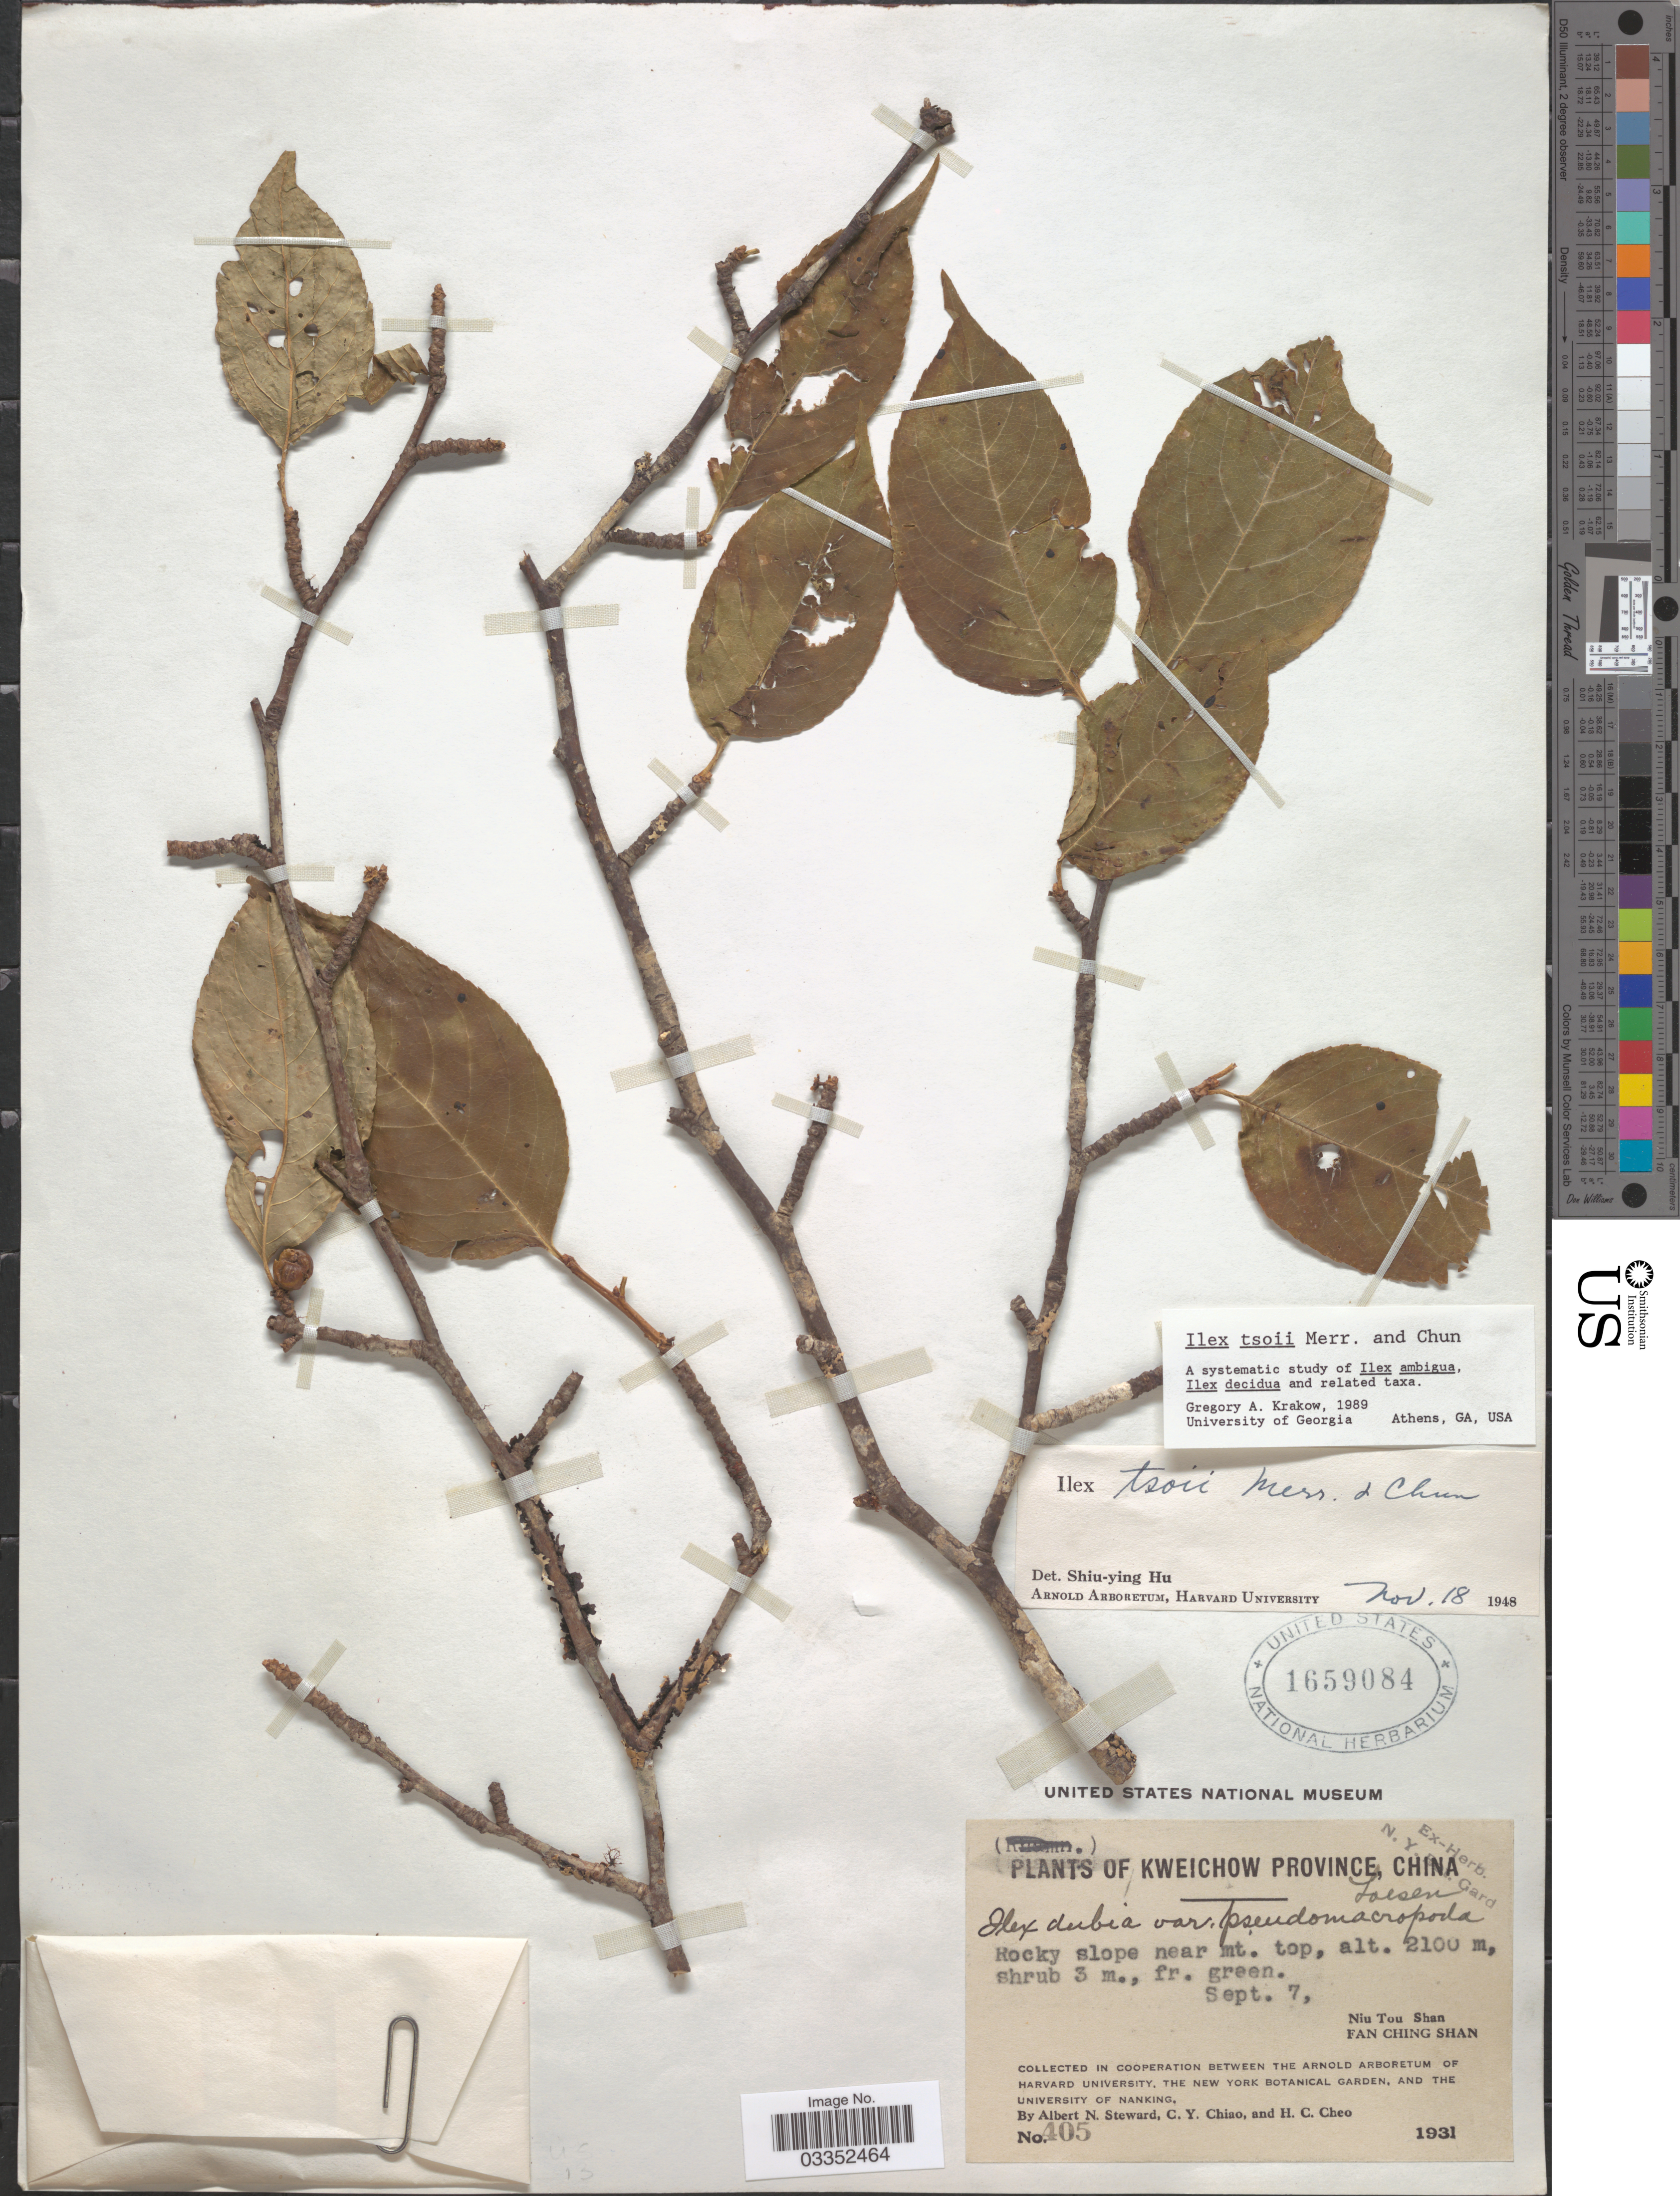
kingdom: Plantae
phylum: Tracheophyta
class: Magnoliopsida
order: Aquifoliales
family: Aquifoliaceae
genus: Ilex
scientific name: Ilex tsoi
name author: Merr. & Chun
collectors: A. N. Steward, C. Y. Chiao & H. Cheo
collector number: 405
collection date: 1931-09-07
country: China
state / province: Guizhou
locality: Kweichow Province, Niu Tou Shan, Fan Ching Shan.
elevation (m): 2100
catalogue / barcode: US 1659084